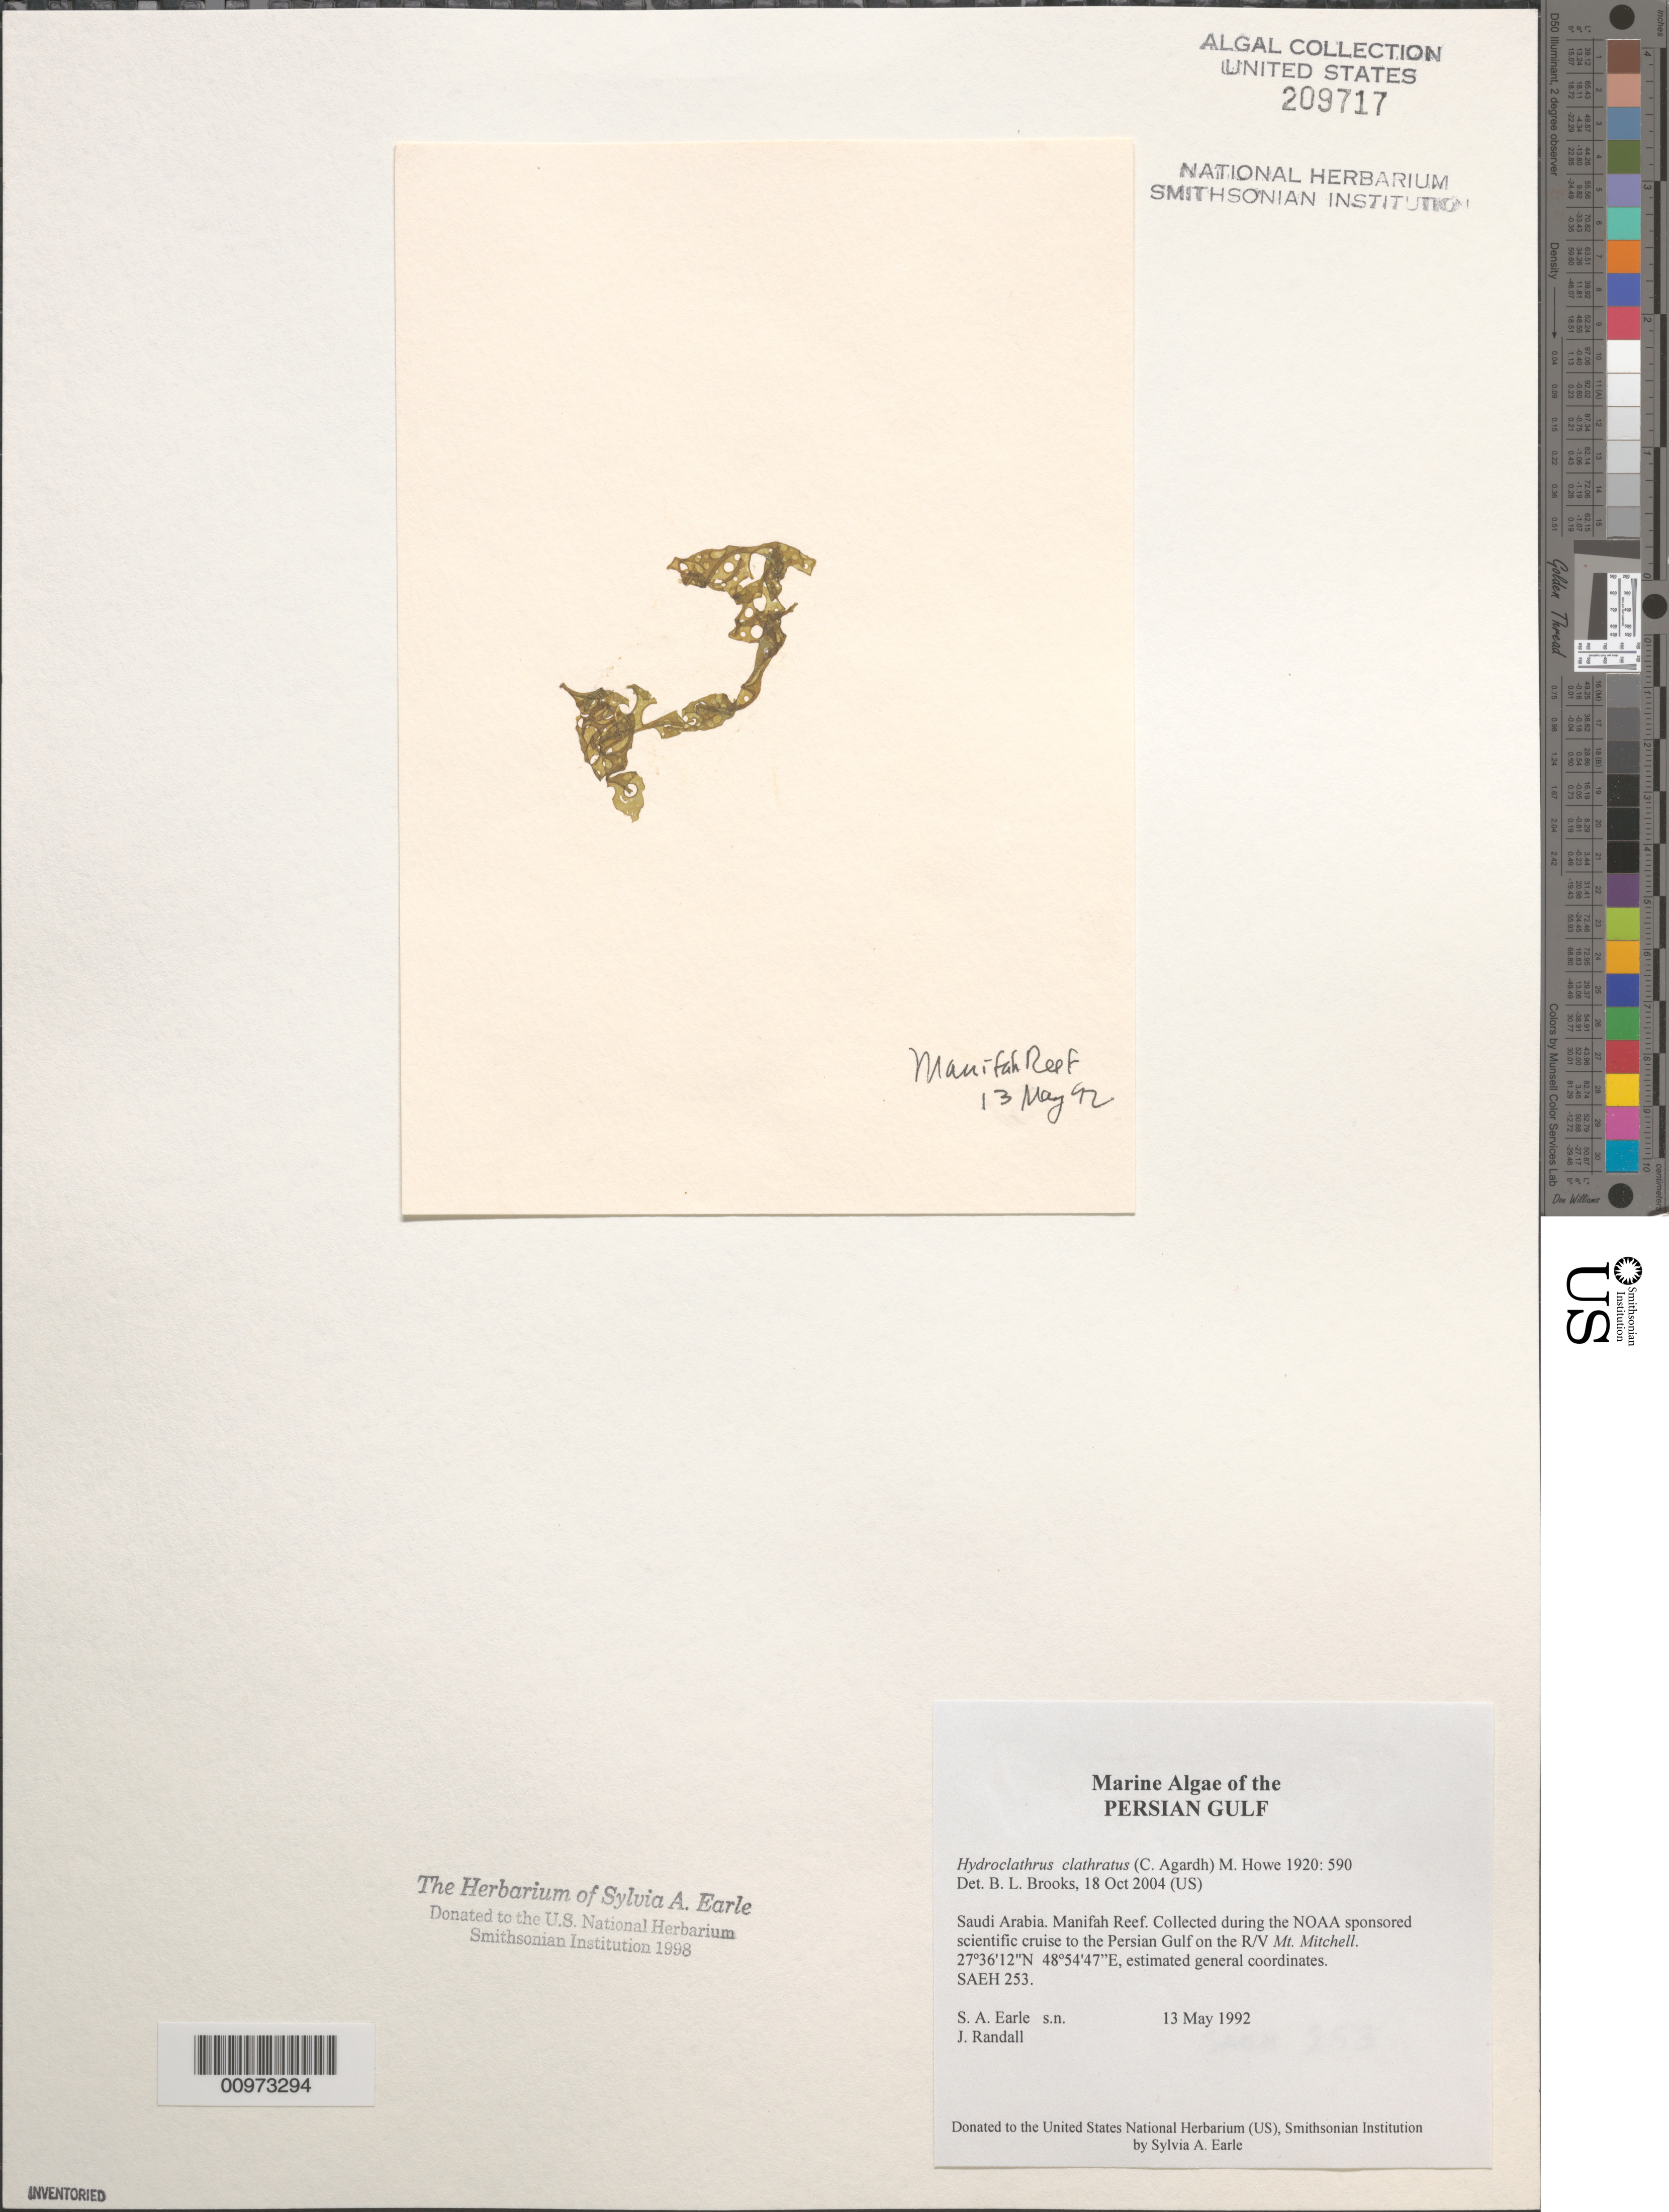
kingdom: Chromista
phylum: Ochrophyta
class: Phaeophyceae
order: Scytosiphonales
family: Scytosiphonaceae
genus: Hydroclathrus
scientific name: Hydroclathrus clathratus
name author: (C. Agardh) M. Howe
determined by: Brooks, B. L., (BOT), Smithsonian Institution - National Museum of Natural History (UNITED STATES)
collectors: S. A. Earle & J. Randall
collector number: SAEH 253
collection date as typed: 13 May 1992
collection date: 1992-05-13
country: Saudi Arabia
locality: Manifah Reef, Persian Gulf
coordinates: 27 36'12"N, 48 54'47"E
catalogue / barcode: US 209717